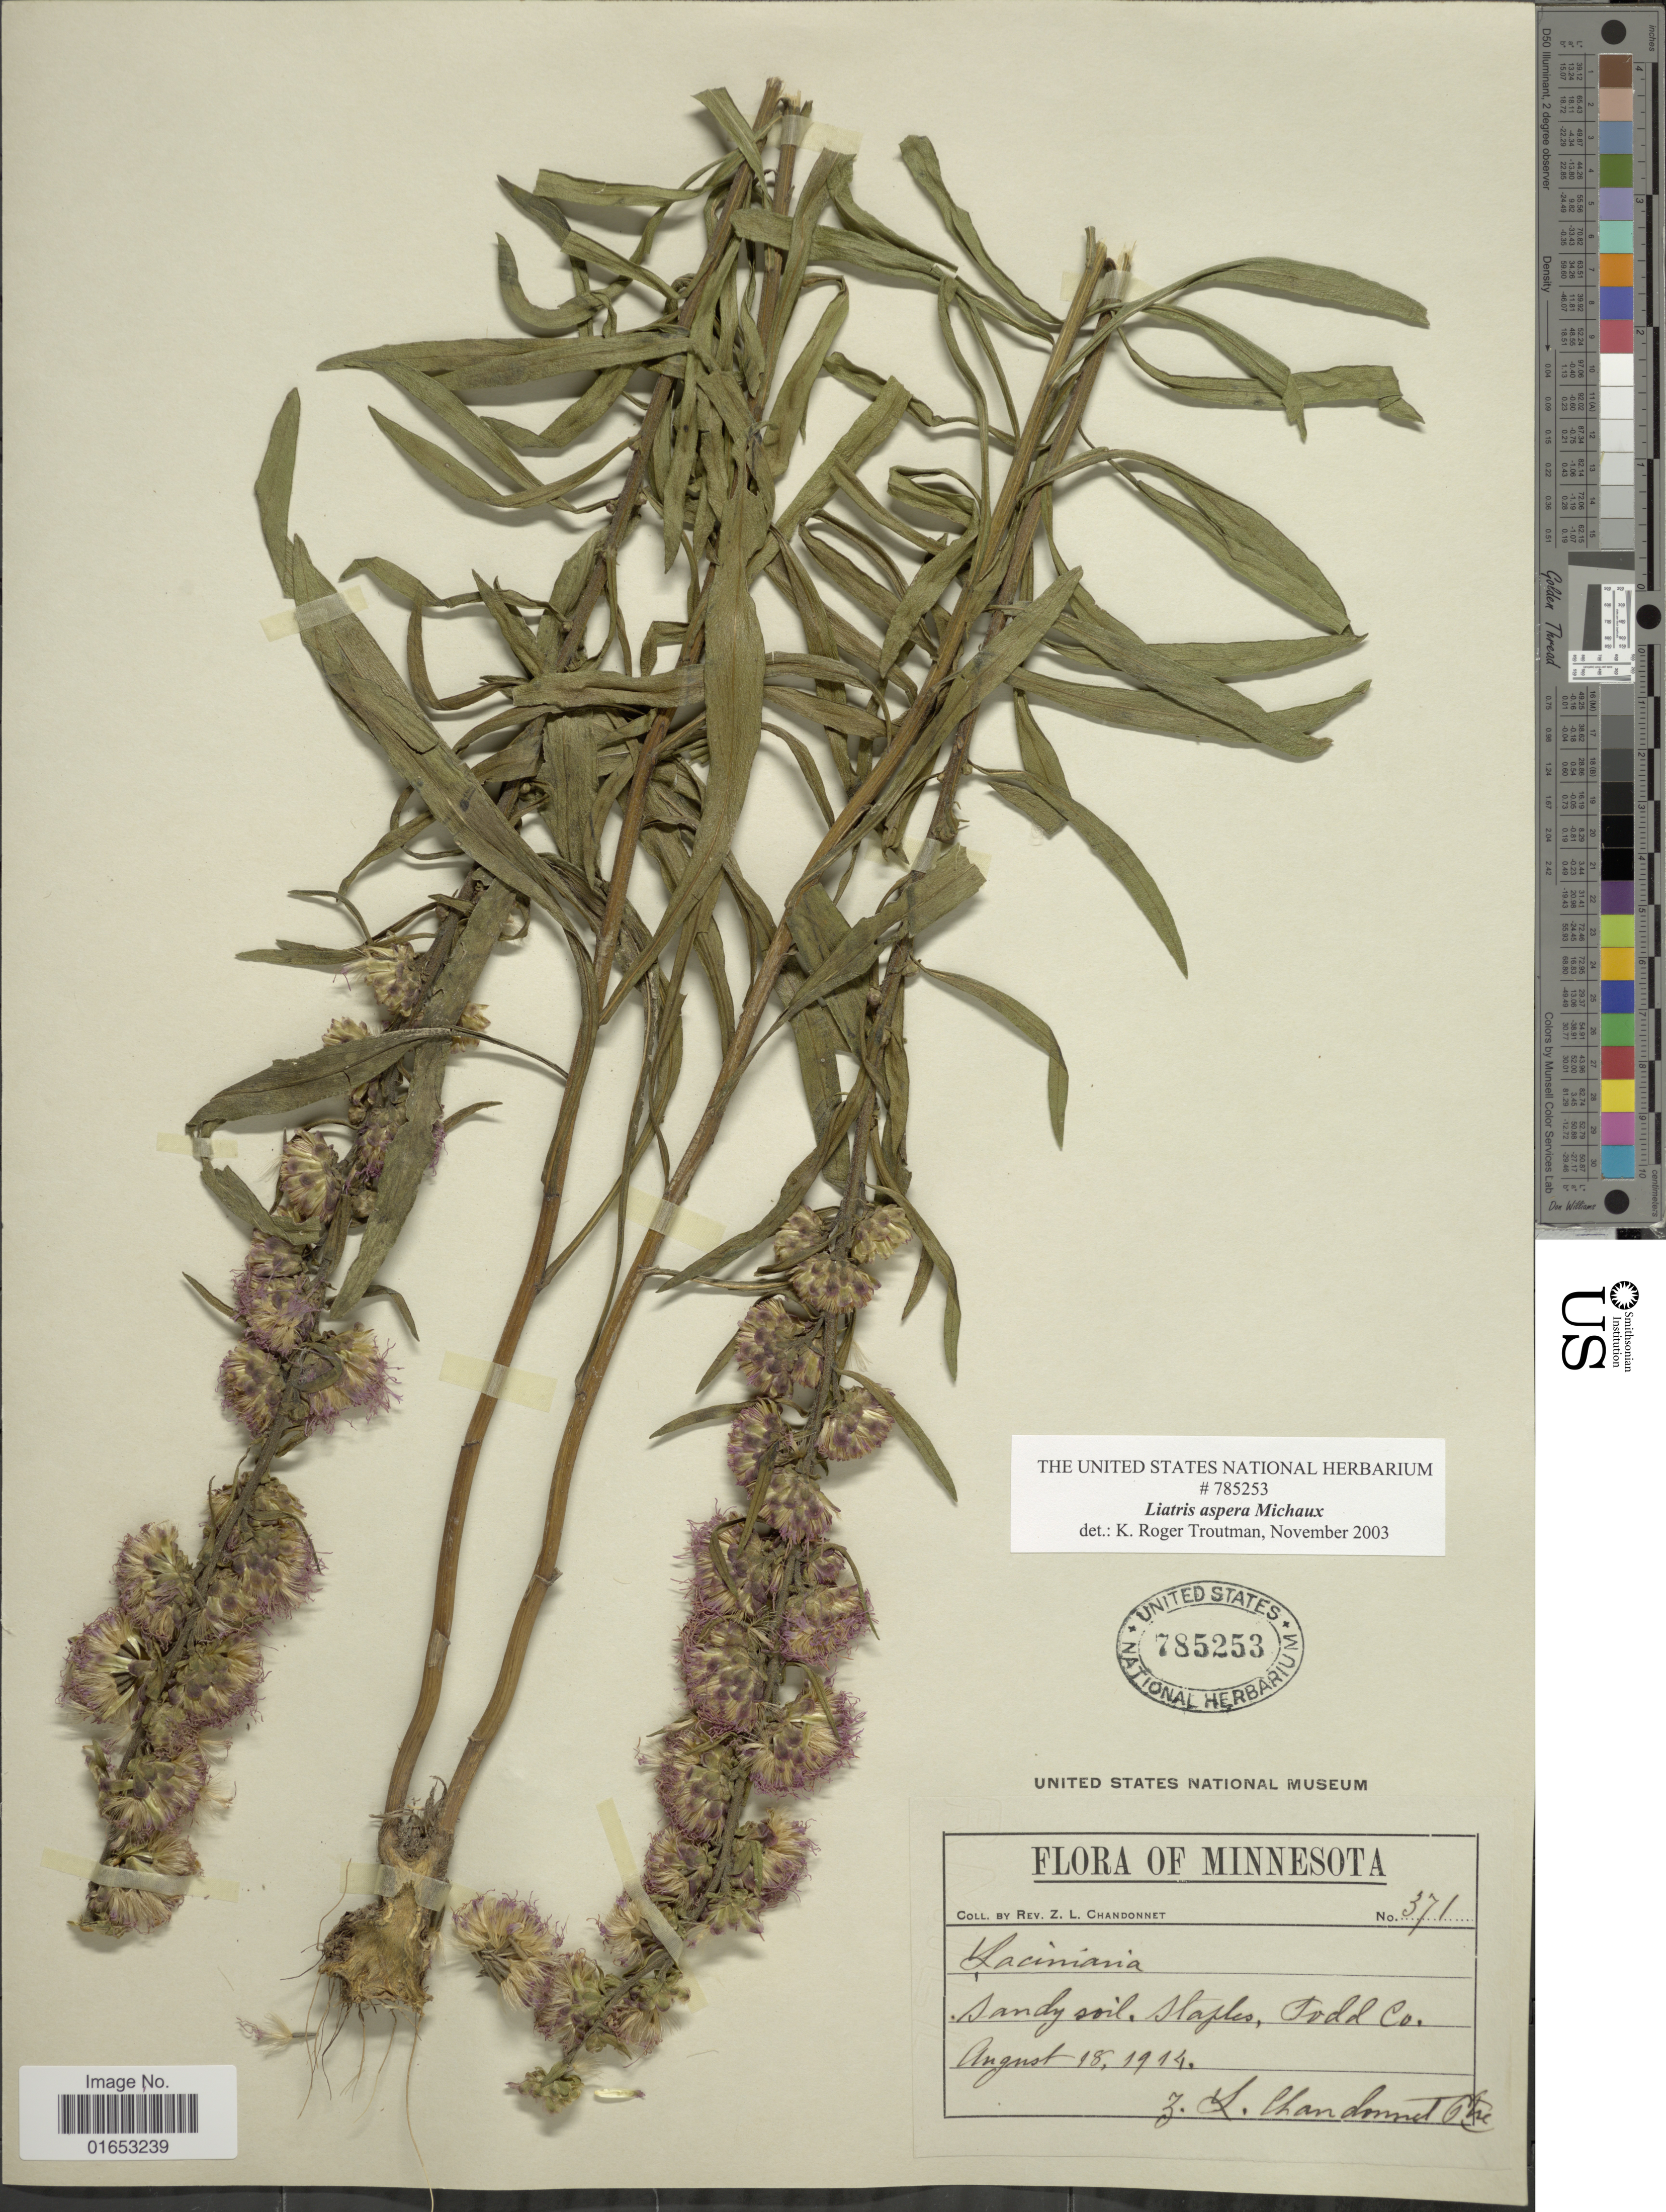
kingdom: Plantae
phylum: Tracheophyta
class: Magnoliopsida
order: Asterales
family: Asteraceae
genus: Liatris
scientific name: Liatris aspera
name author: Michx.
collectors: Z. Chandonnet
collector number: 371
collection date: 1914-08-18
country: United States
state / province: Minnesota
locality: Staples, Todd. Co.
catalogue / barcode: US 785253